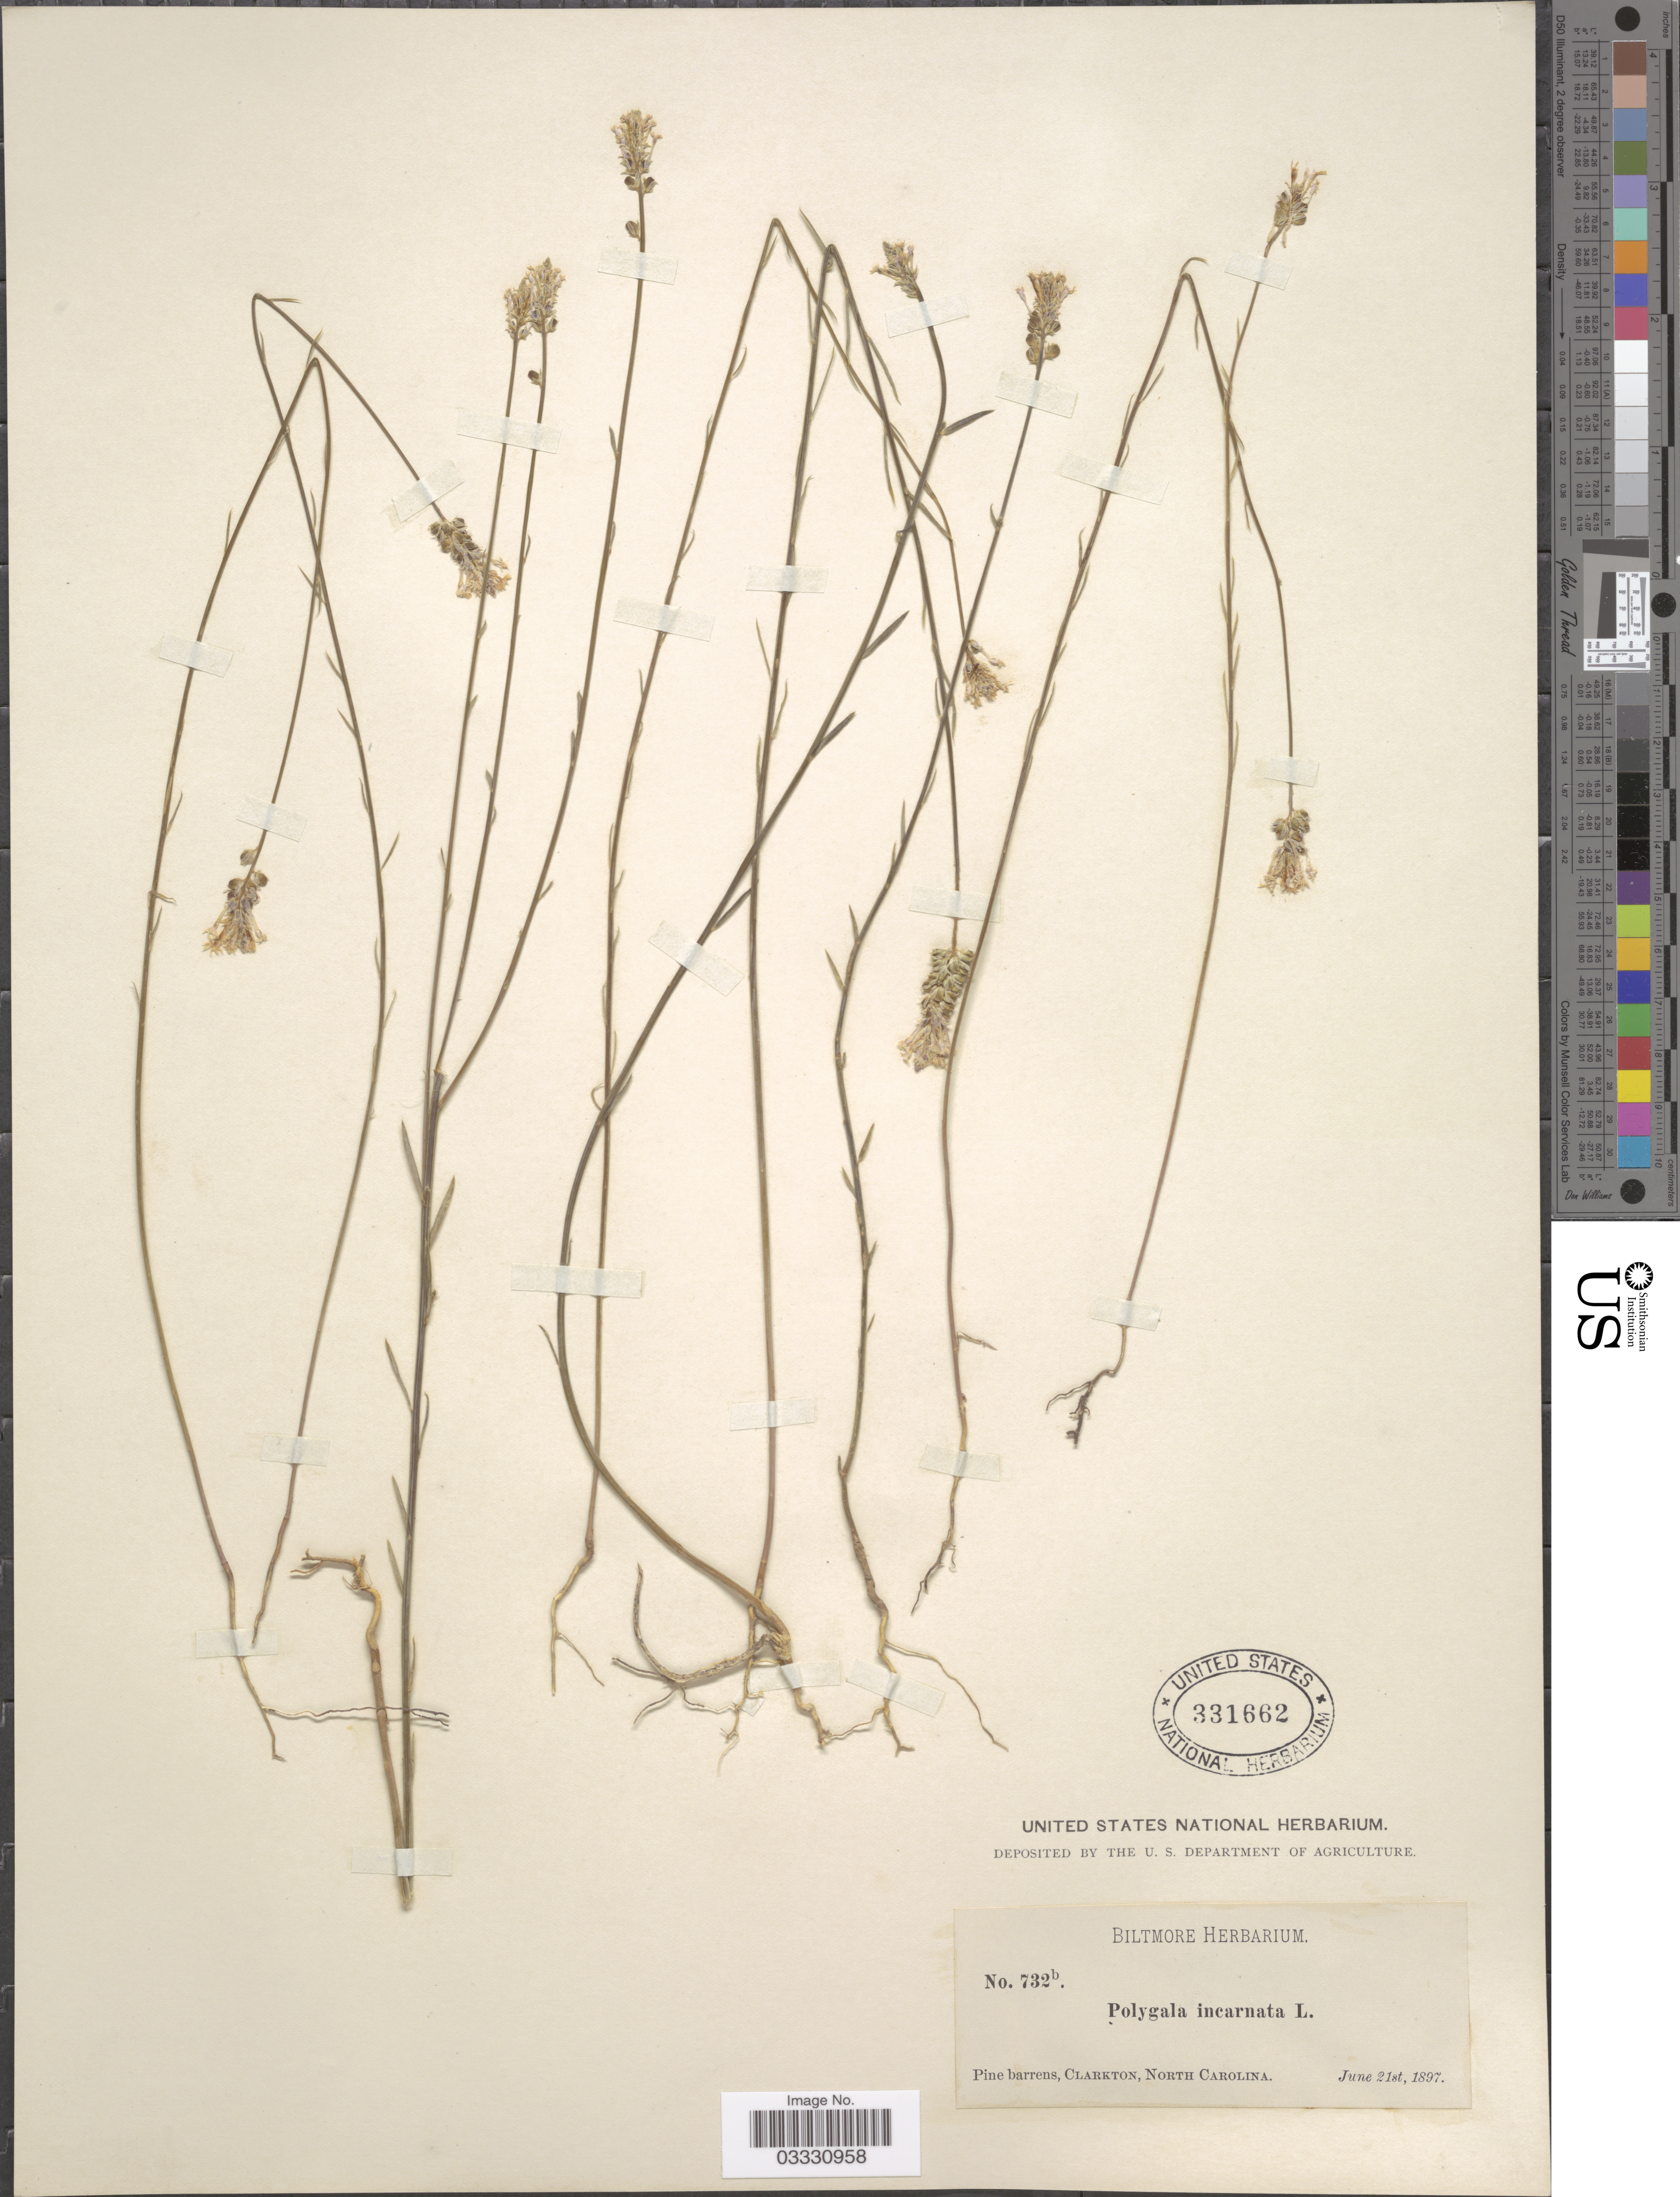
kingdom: Plantae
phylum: Tracheophyta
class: Magnoliopsida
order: Fabales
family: Polygalaceae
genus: Polygala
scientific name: Polygala incarnata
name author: L.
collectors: ex herb. Biltmore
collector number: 732b.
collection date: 1897-06-21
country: United States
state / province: North Carolina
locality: Pine barrens, Clarkton.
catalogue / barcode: US 331662